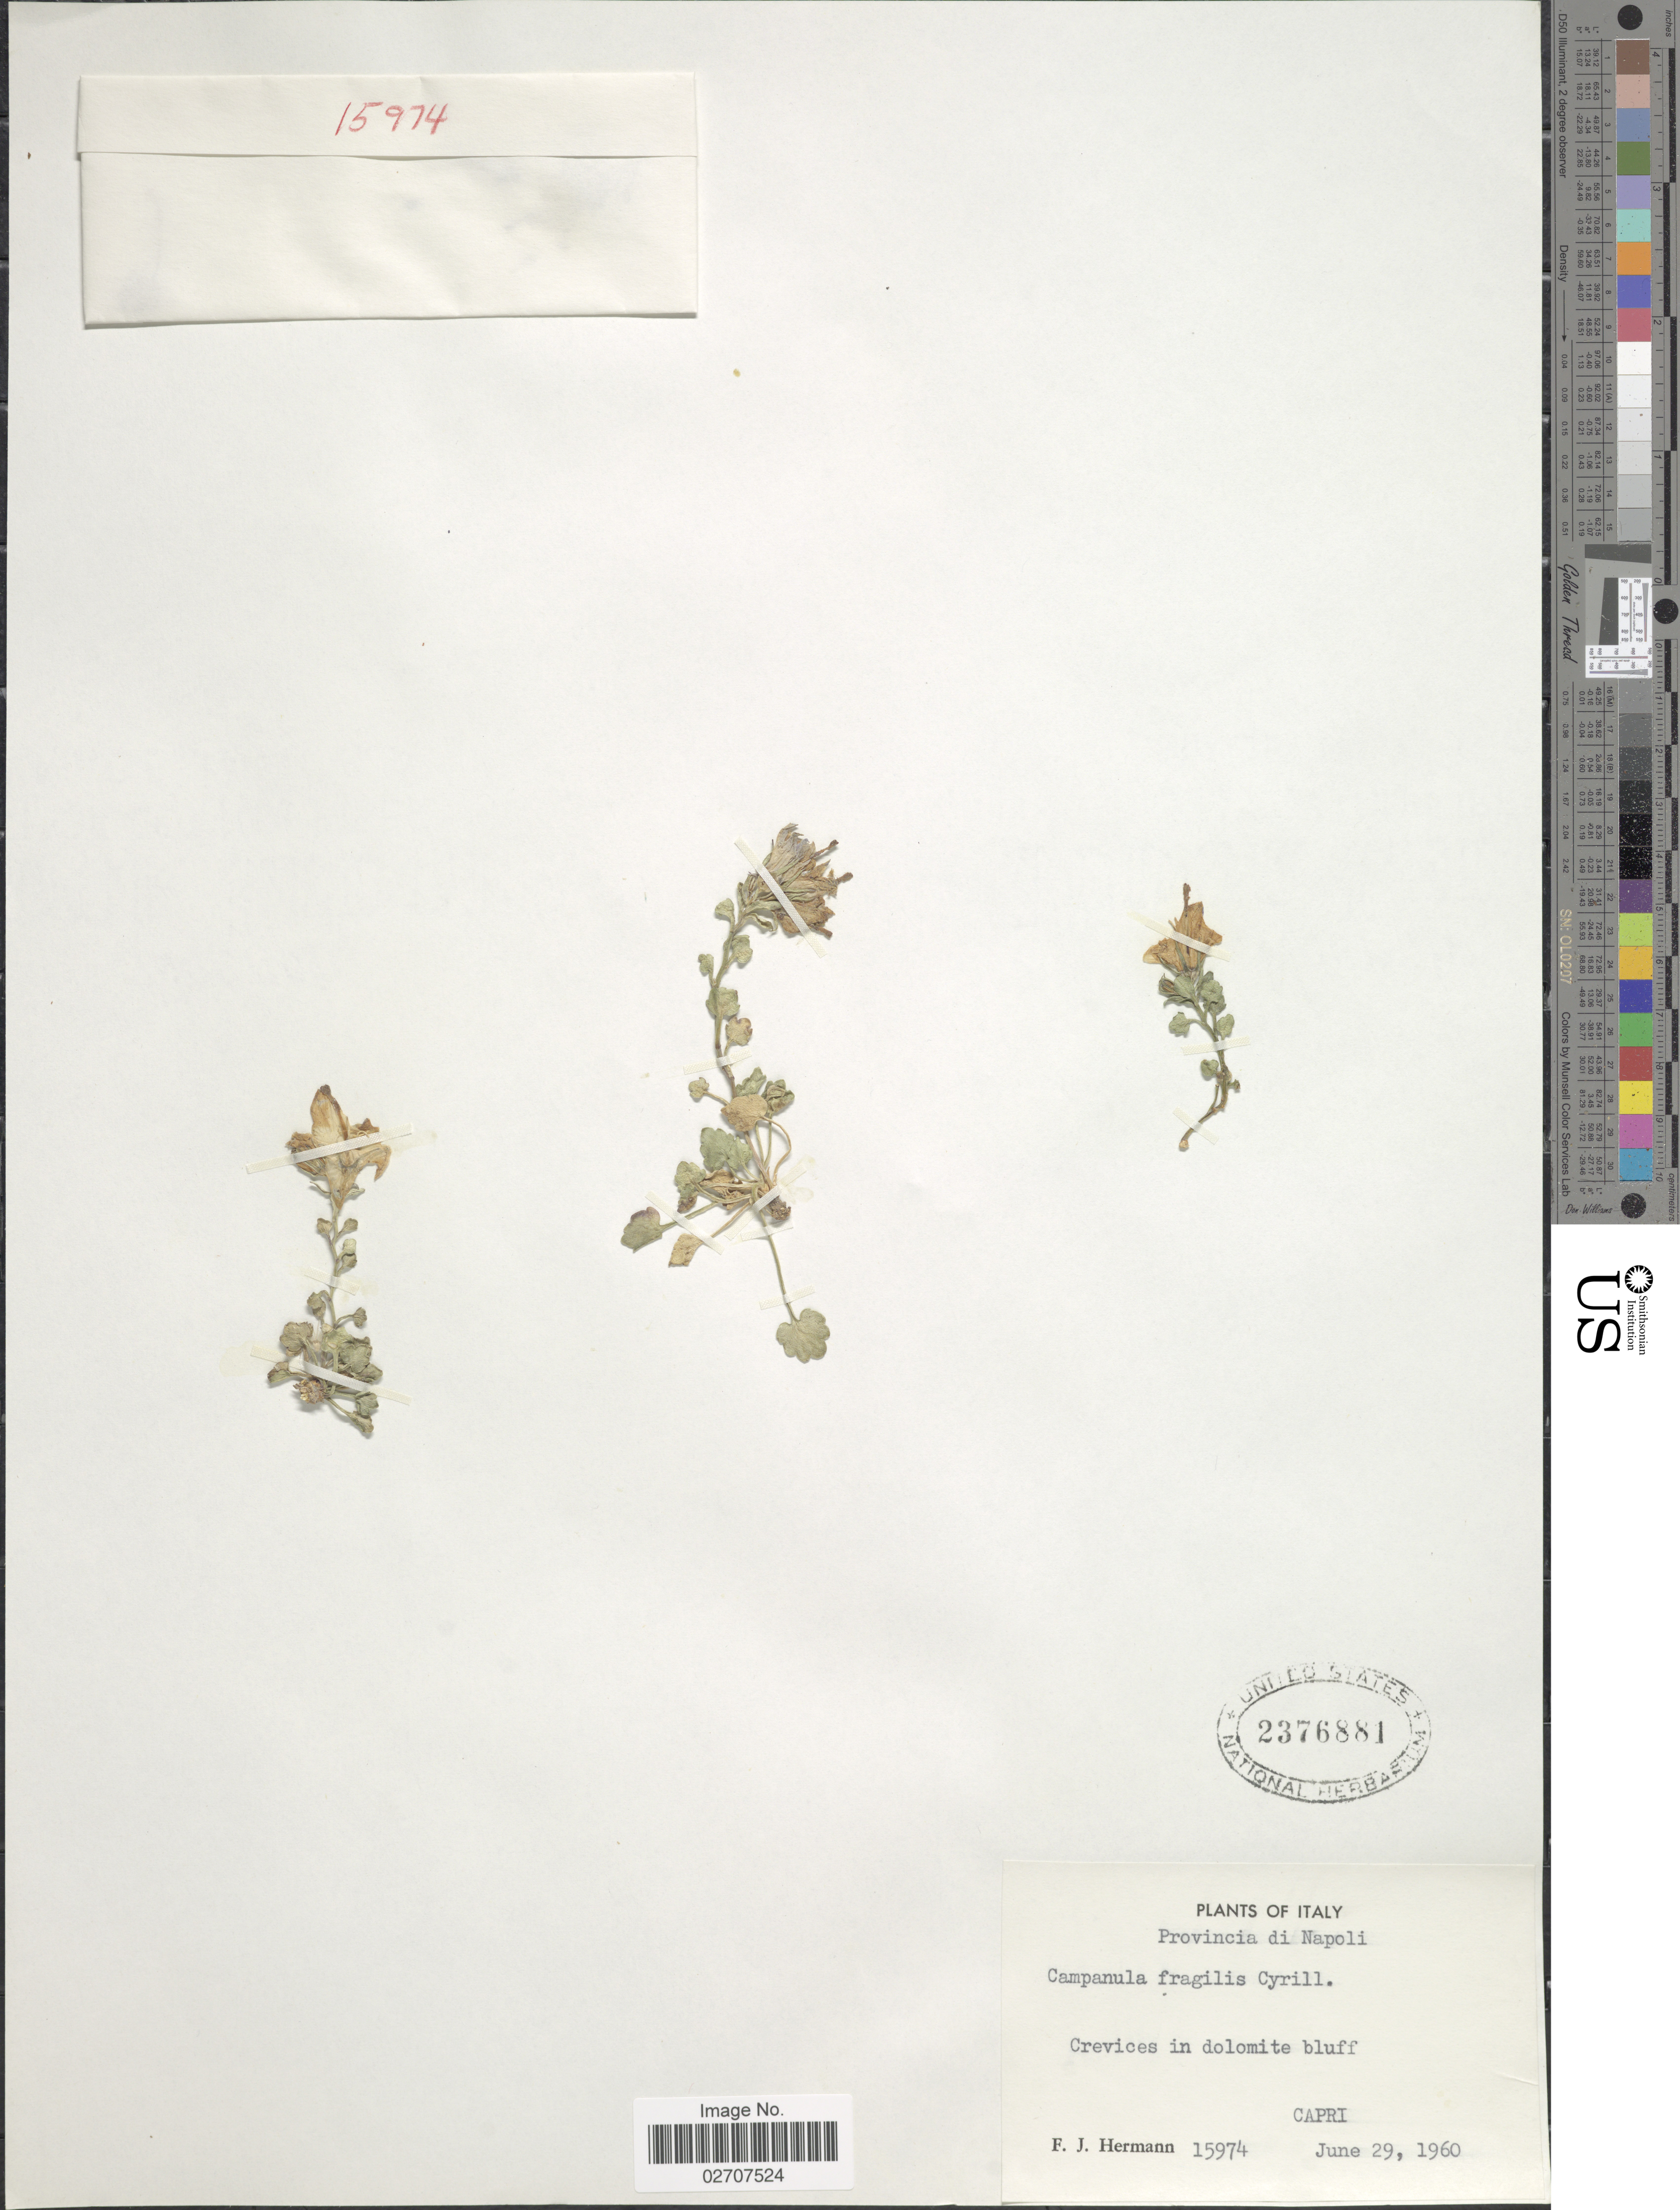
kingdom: Plantae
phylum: Tracheophyta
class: Magnoliopsida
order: Asterales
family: Campanulaceae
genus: Campanula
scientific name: Campanula fragilis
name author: Cirillo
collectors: F. J. Hermann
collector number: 15974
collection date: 1960-06-29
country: Italy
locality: Provincia di Napoli. Capri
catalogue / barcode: US 2376881